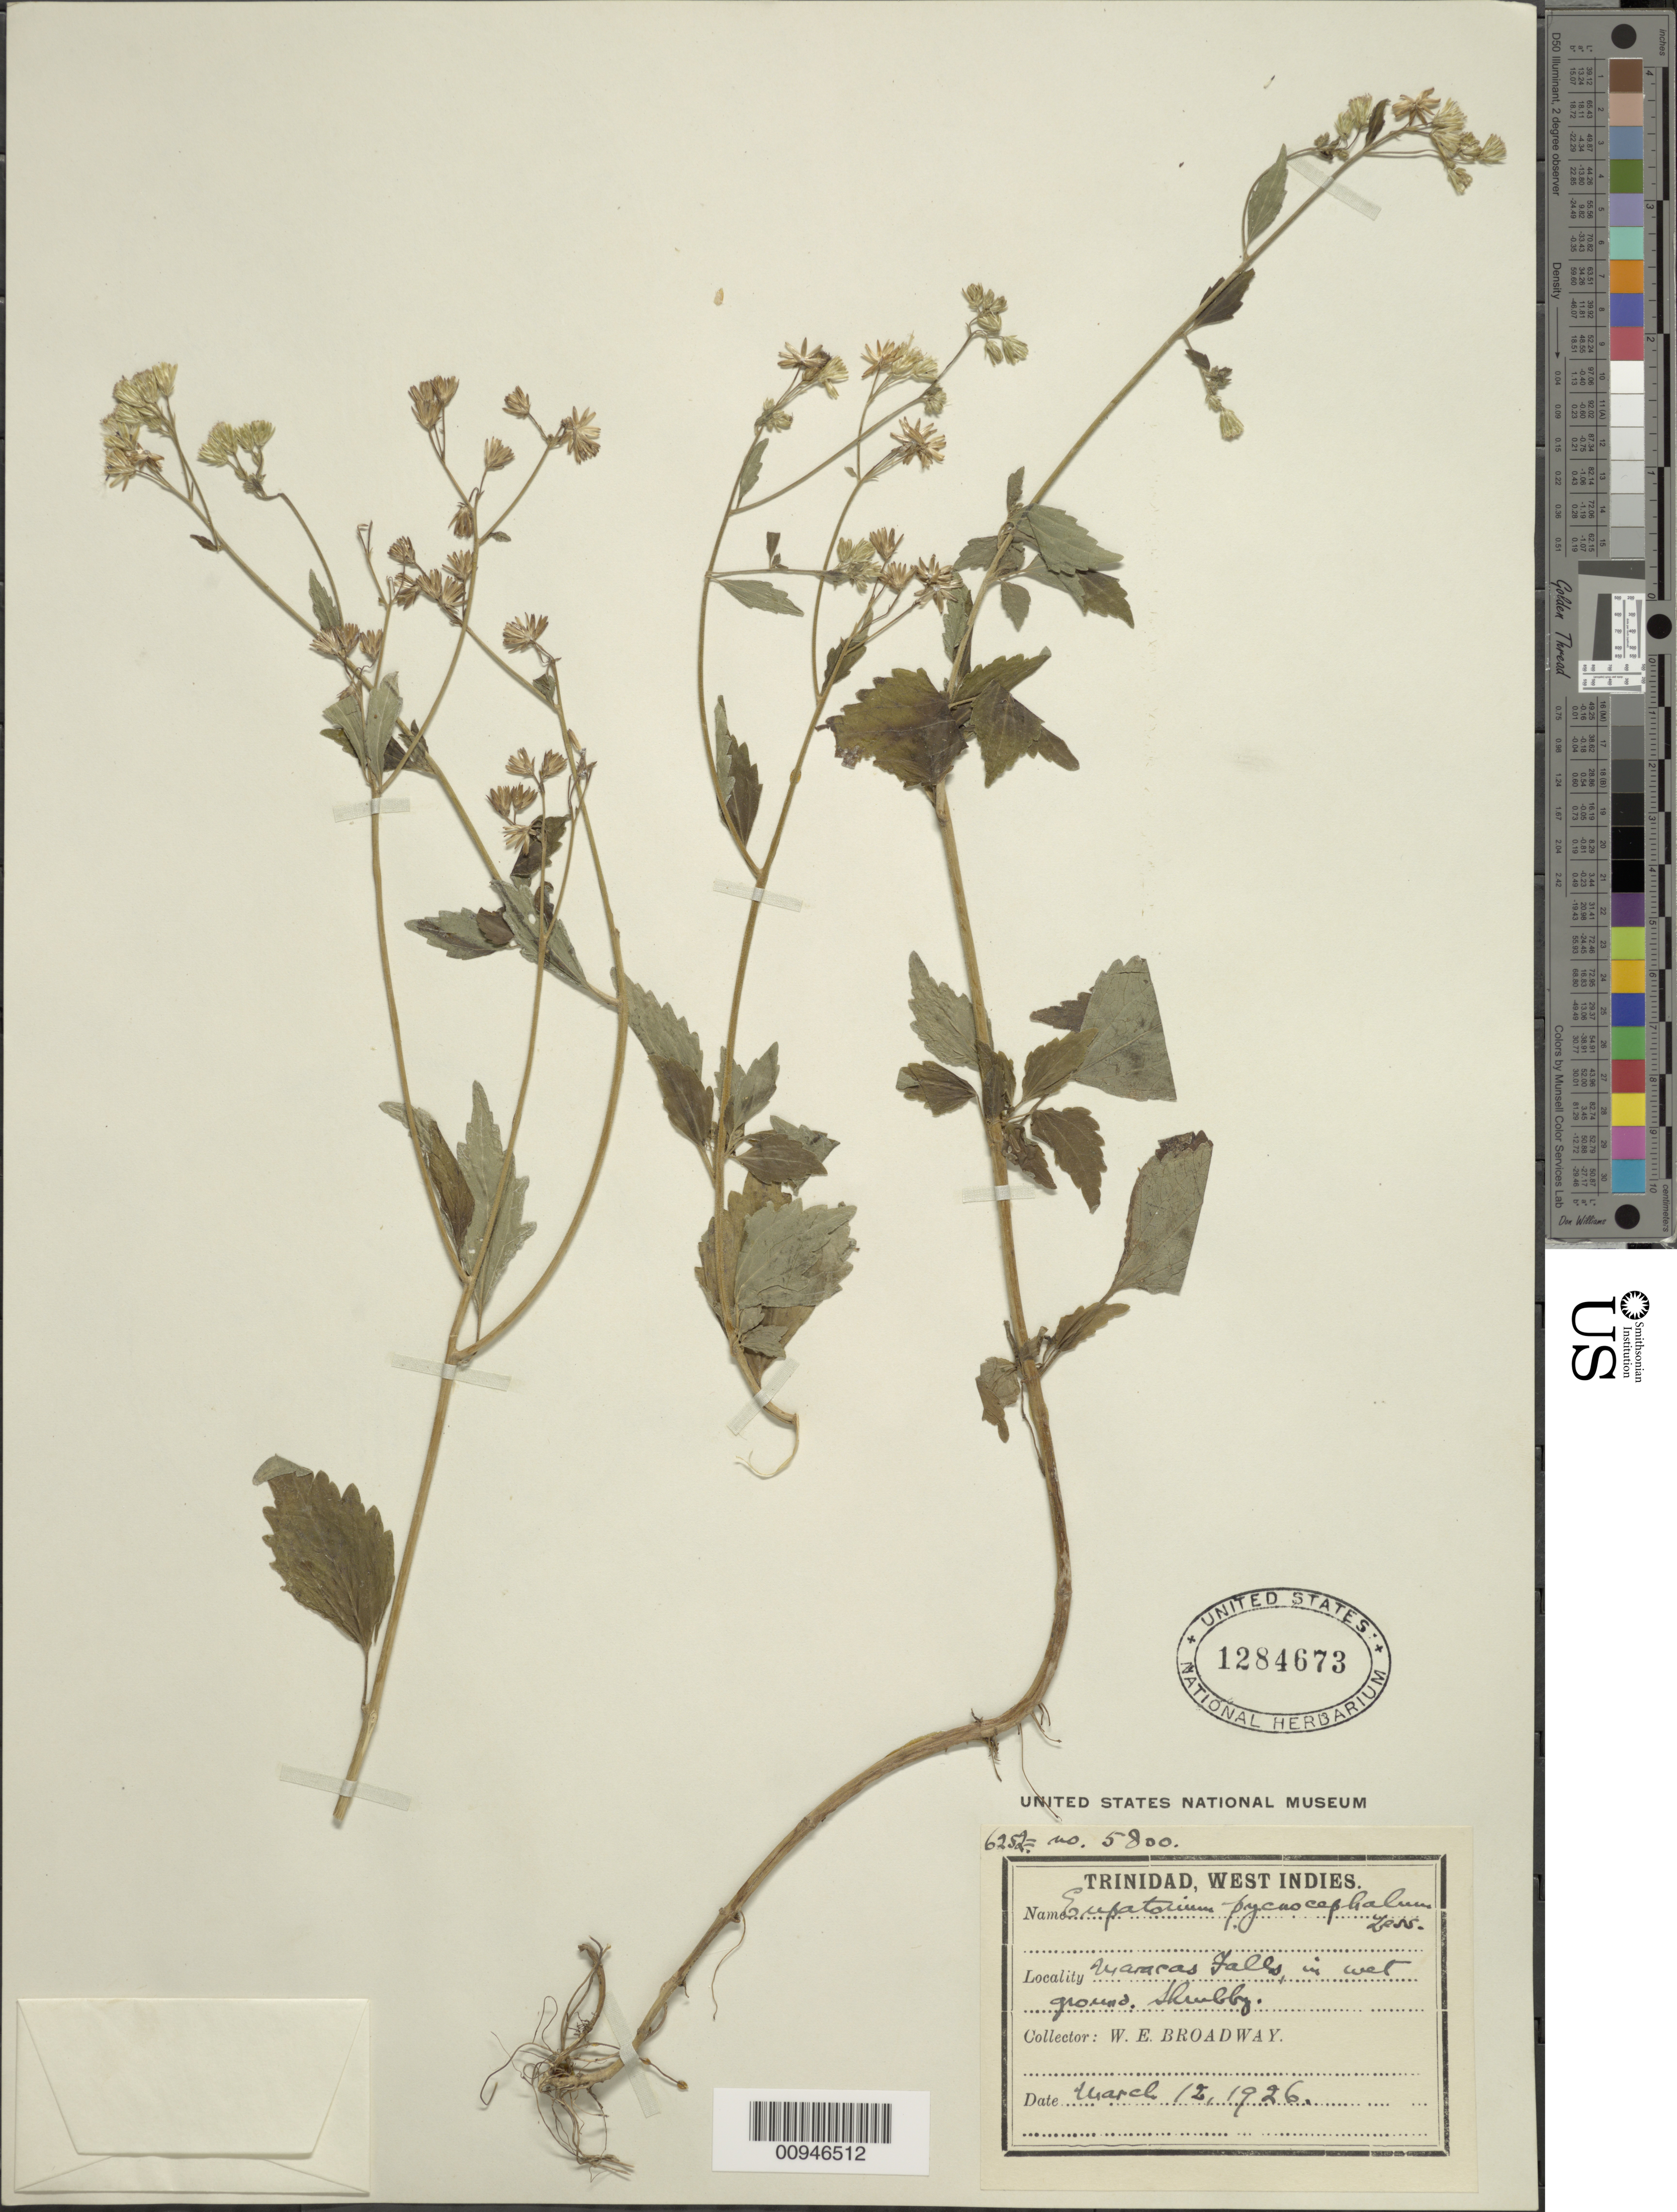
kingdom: Plantae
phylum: Tracheophyta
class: Magnoliopsida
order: Asterales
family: Asteraceae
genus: Fleischmannia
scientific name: Fleischmannia pycnocephala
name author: (Less.) R.M. King & H. Rob.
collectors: W. E. Broadway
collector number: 6252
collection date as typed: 12 Mar 1926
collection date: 1926-03-12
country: Trinidad and Tobago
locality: Guaracas Falls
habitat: In wet ground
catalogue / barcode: US 1284673